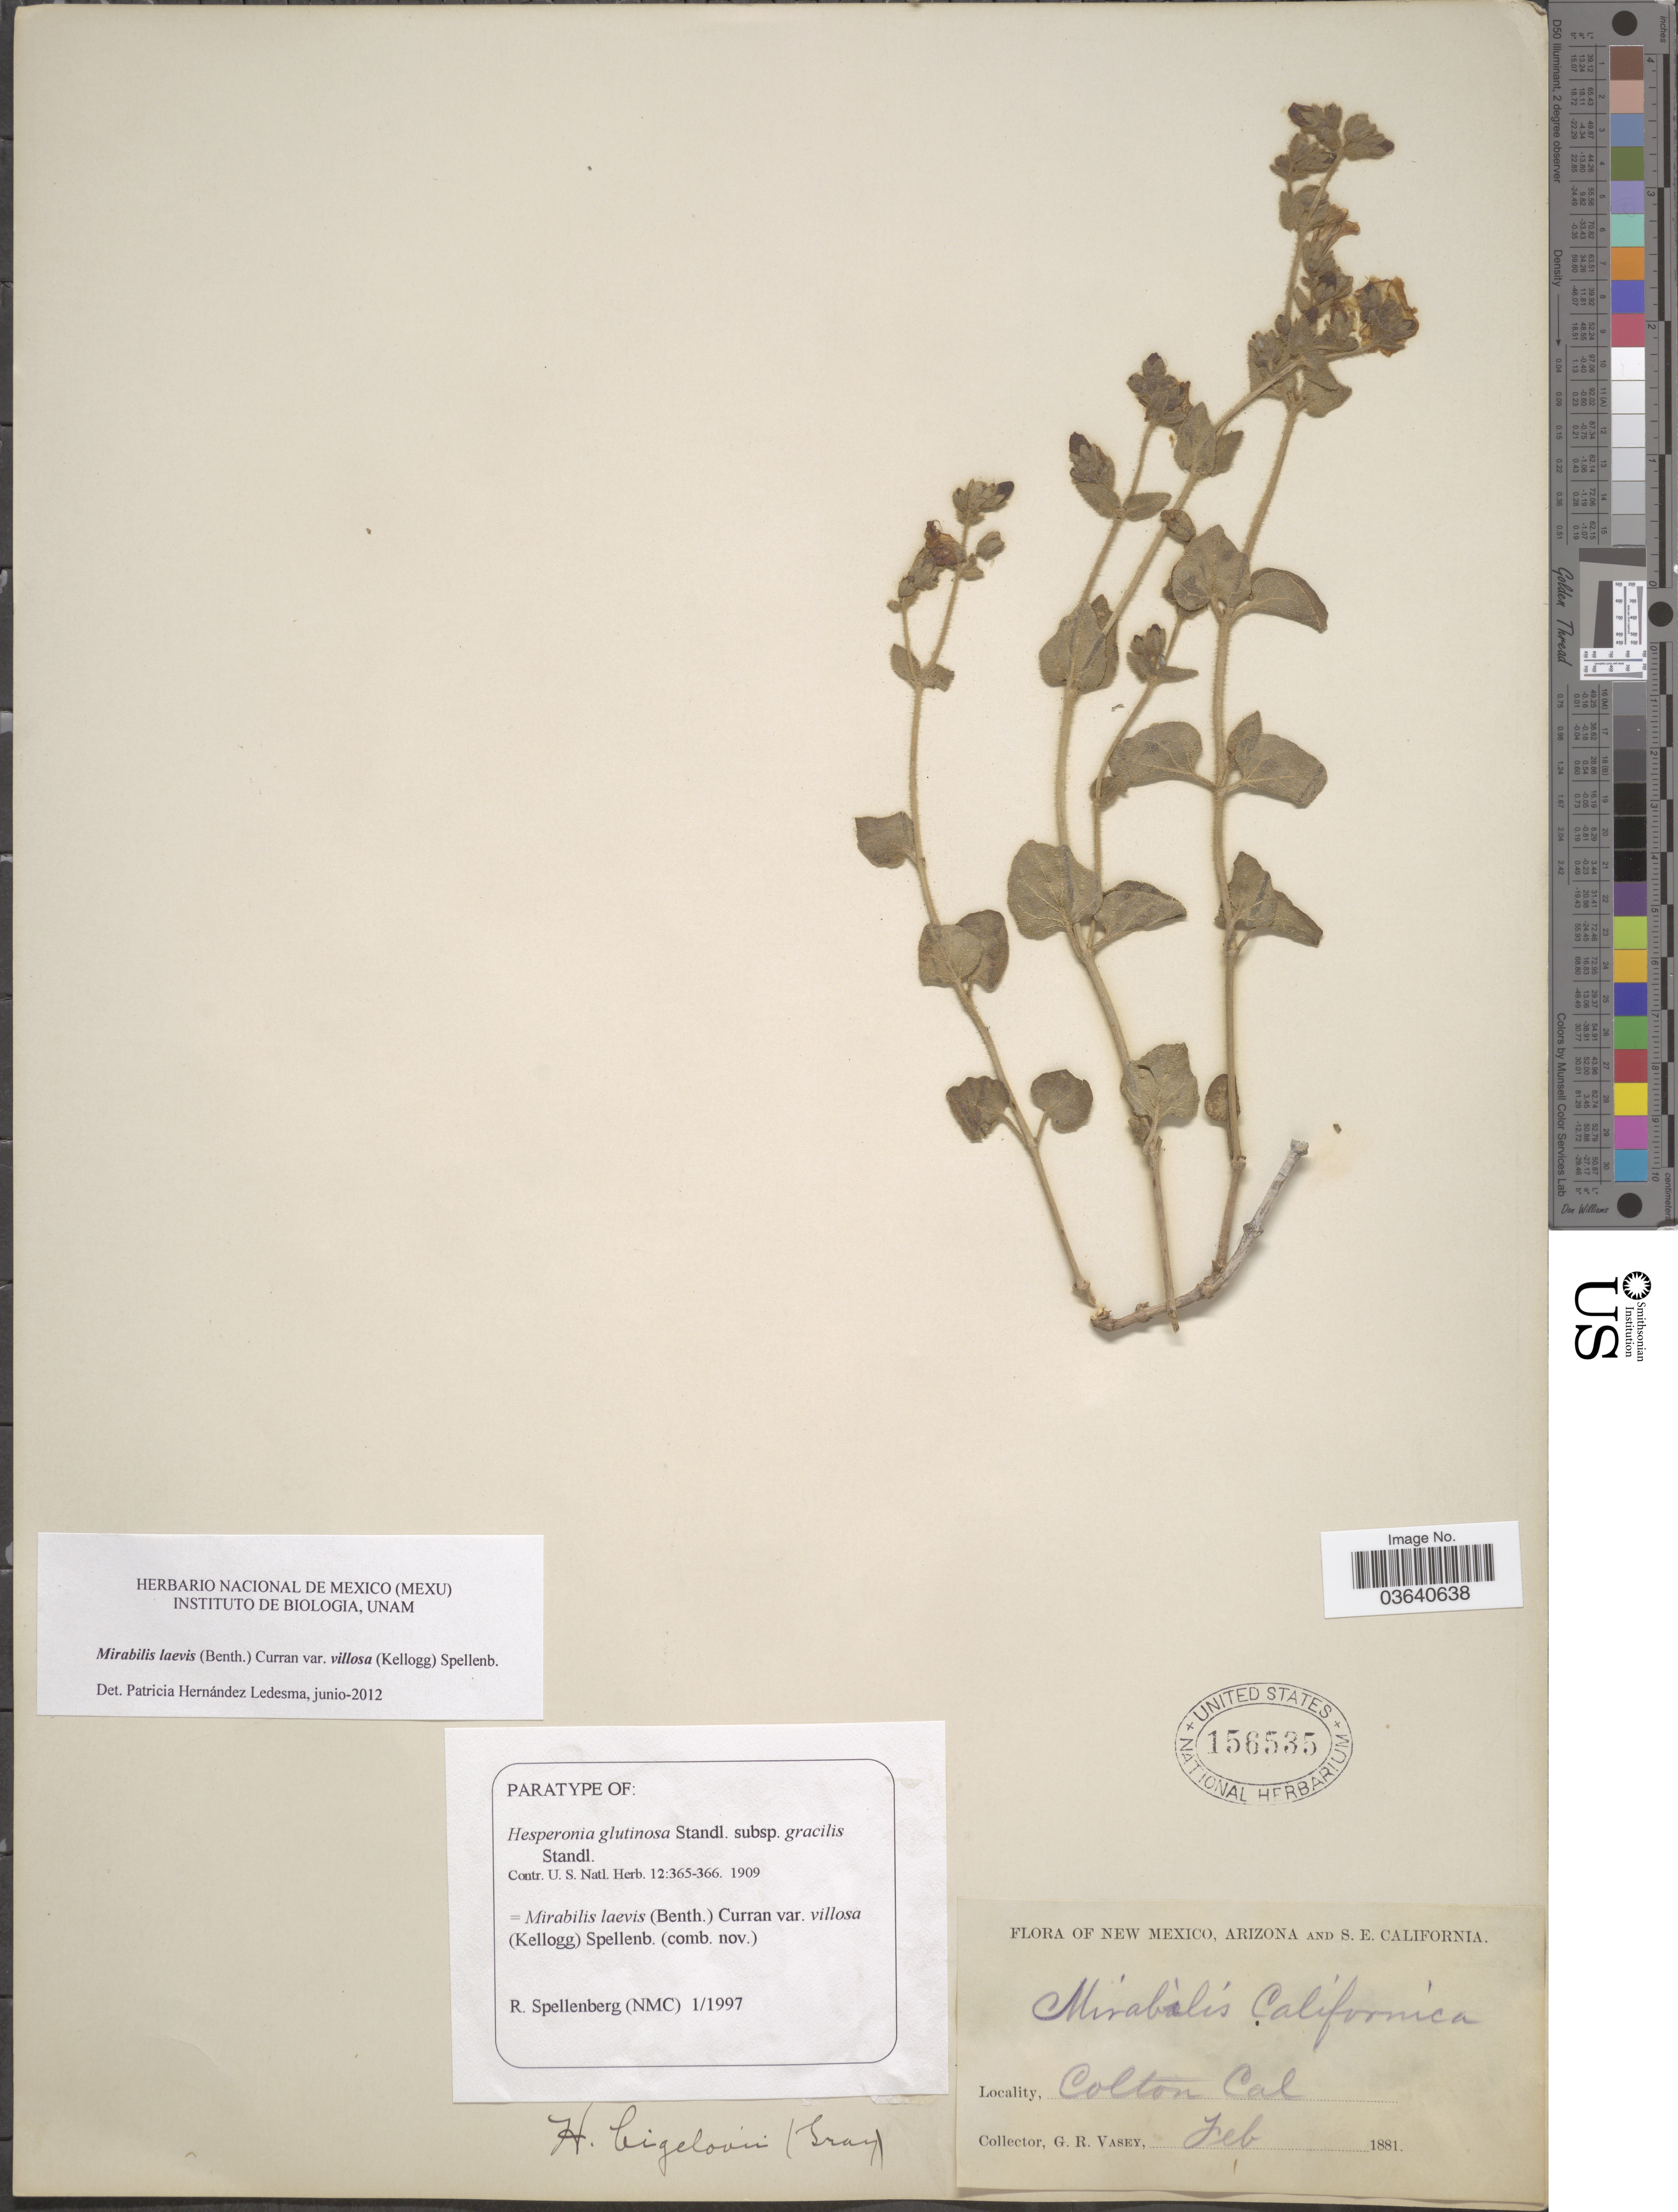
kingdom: Plantae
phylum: Tracheophyta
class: Magnoliopsida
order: Caryophyllales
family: Nyctaginaceae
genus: Mirabilis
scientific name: Mirabilis laevis var. villosa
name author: (Kellogg) Spellenb.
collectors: G. R. Vasey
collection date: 1881-02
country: United States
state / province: California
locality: S.E. California, Colton.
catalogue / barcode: US 156535